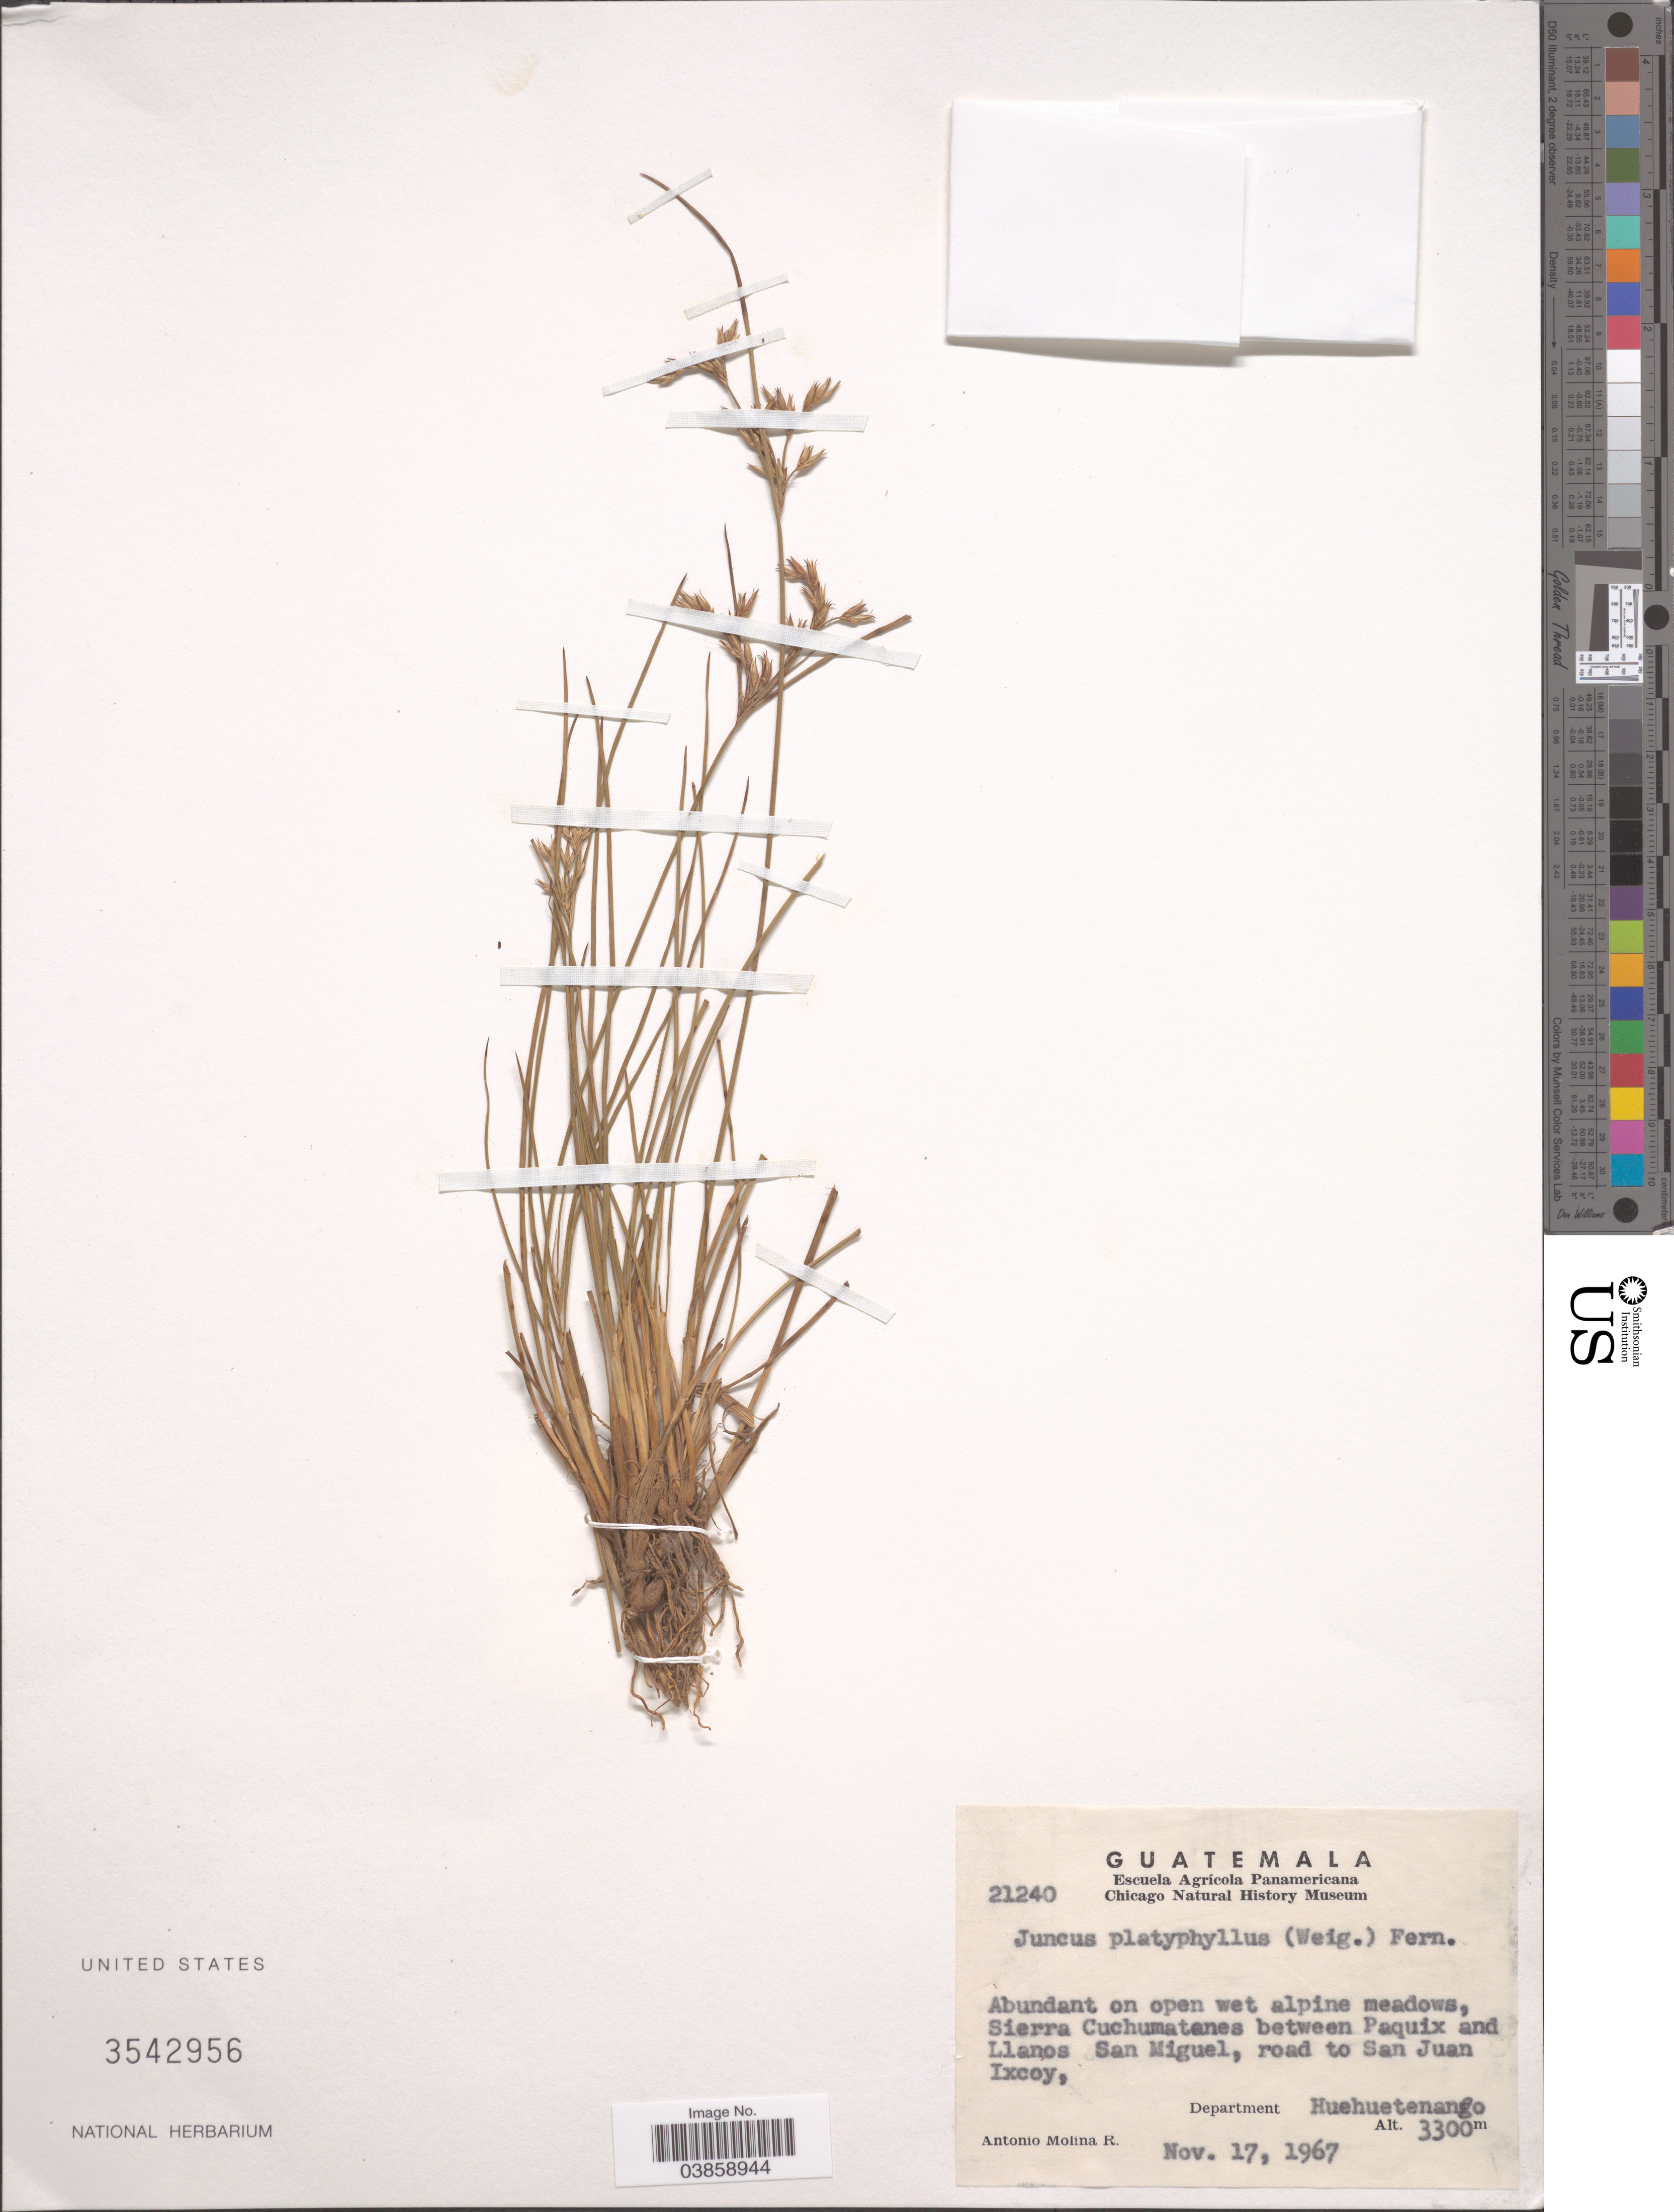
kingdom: Plantae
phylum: Tracheophyta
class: Liliopsida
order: Poales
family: Juncaceae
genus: Juncus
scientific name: Juncus platyphyllus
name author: (Wiegand) Fernald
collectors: A. Molina R.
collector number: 21240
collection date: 1967-11-17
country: Guatemala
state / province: Huehuetenango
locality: Sierra Cuchumatenes between Paquix and Llanos San Miguel, road to San Juan Ixcoy, Department Huehuetenango.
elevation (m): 3300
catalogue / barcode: US 3542956